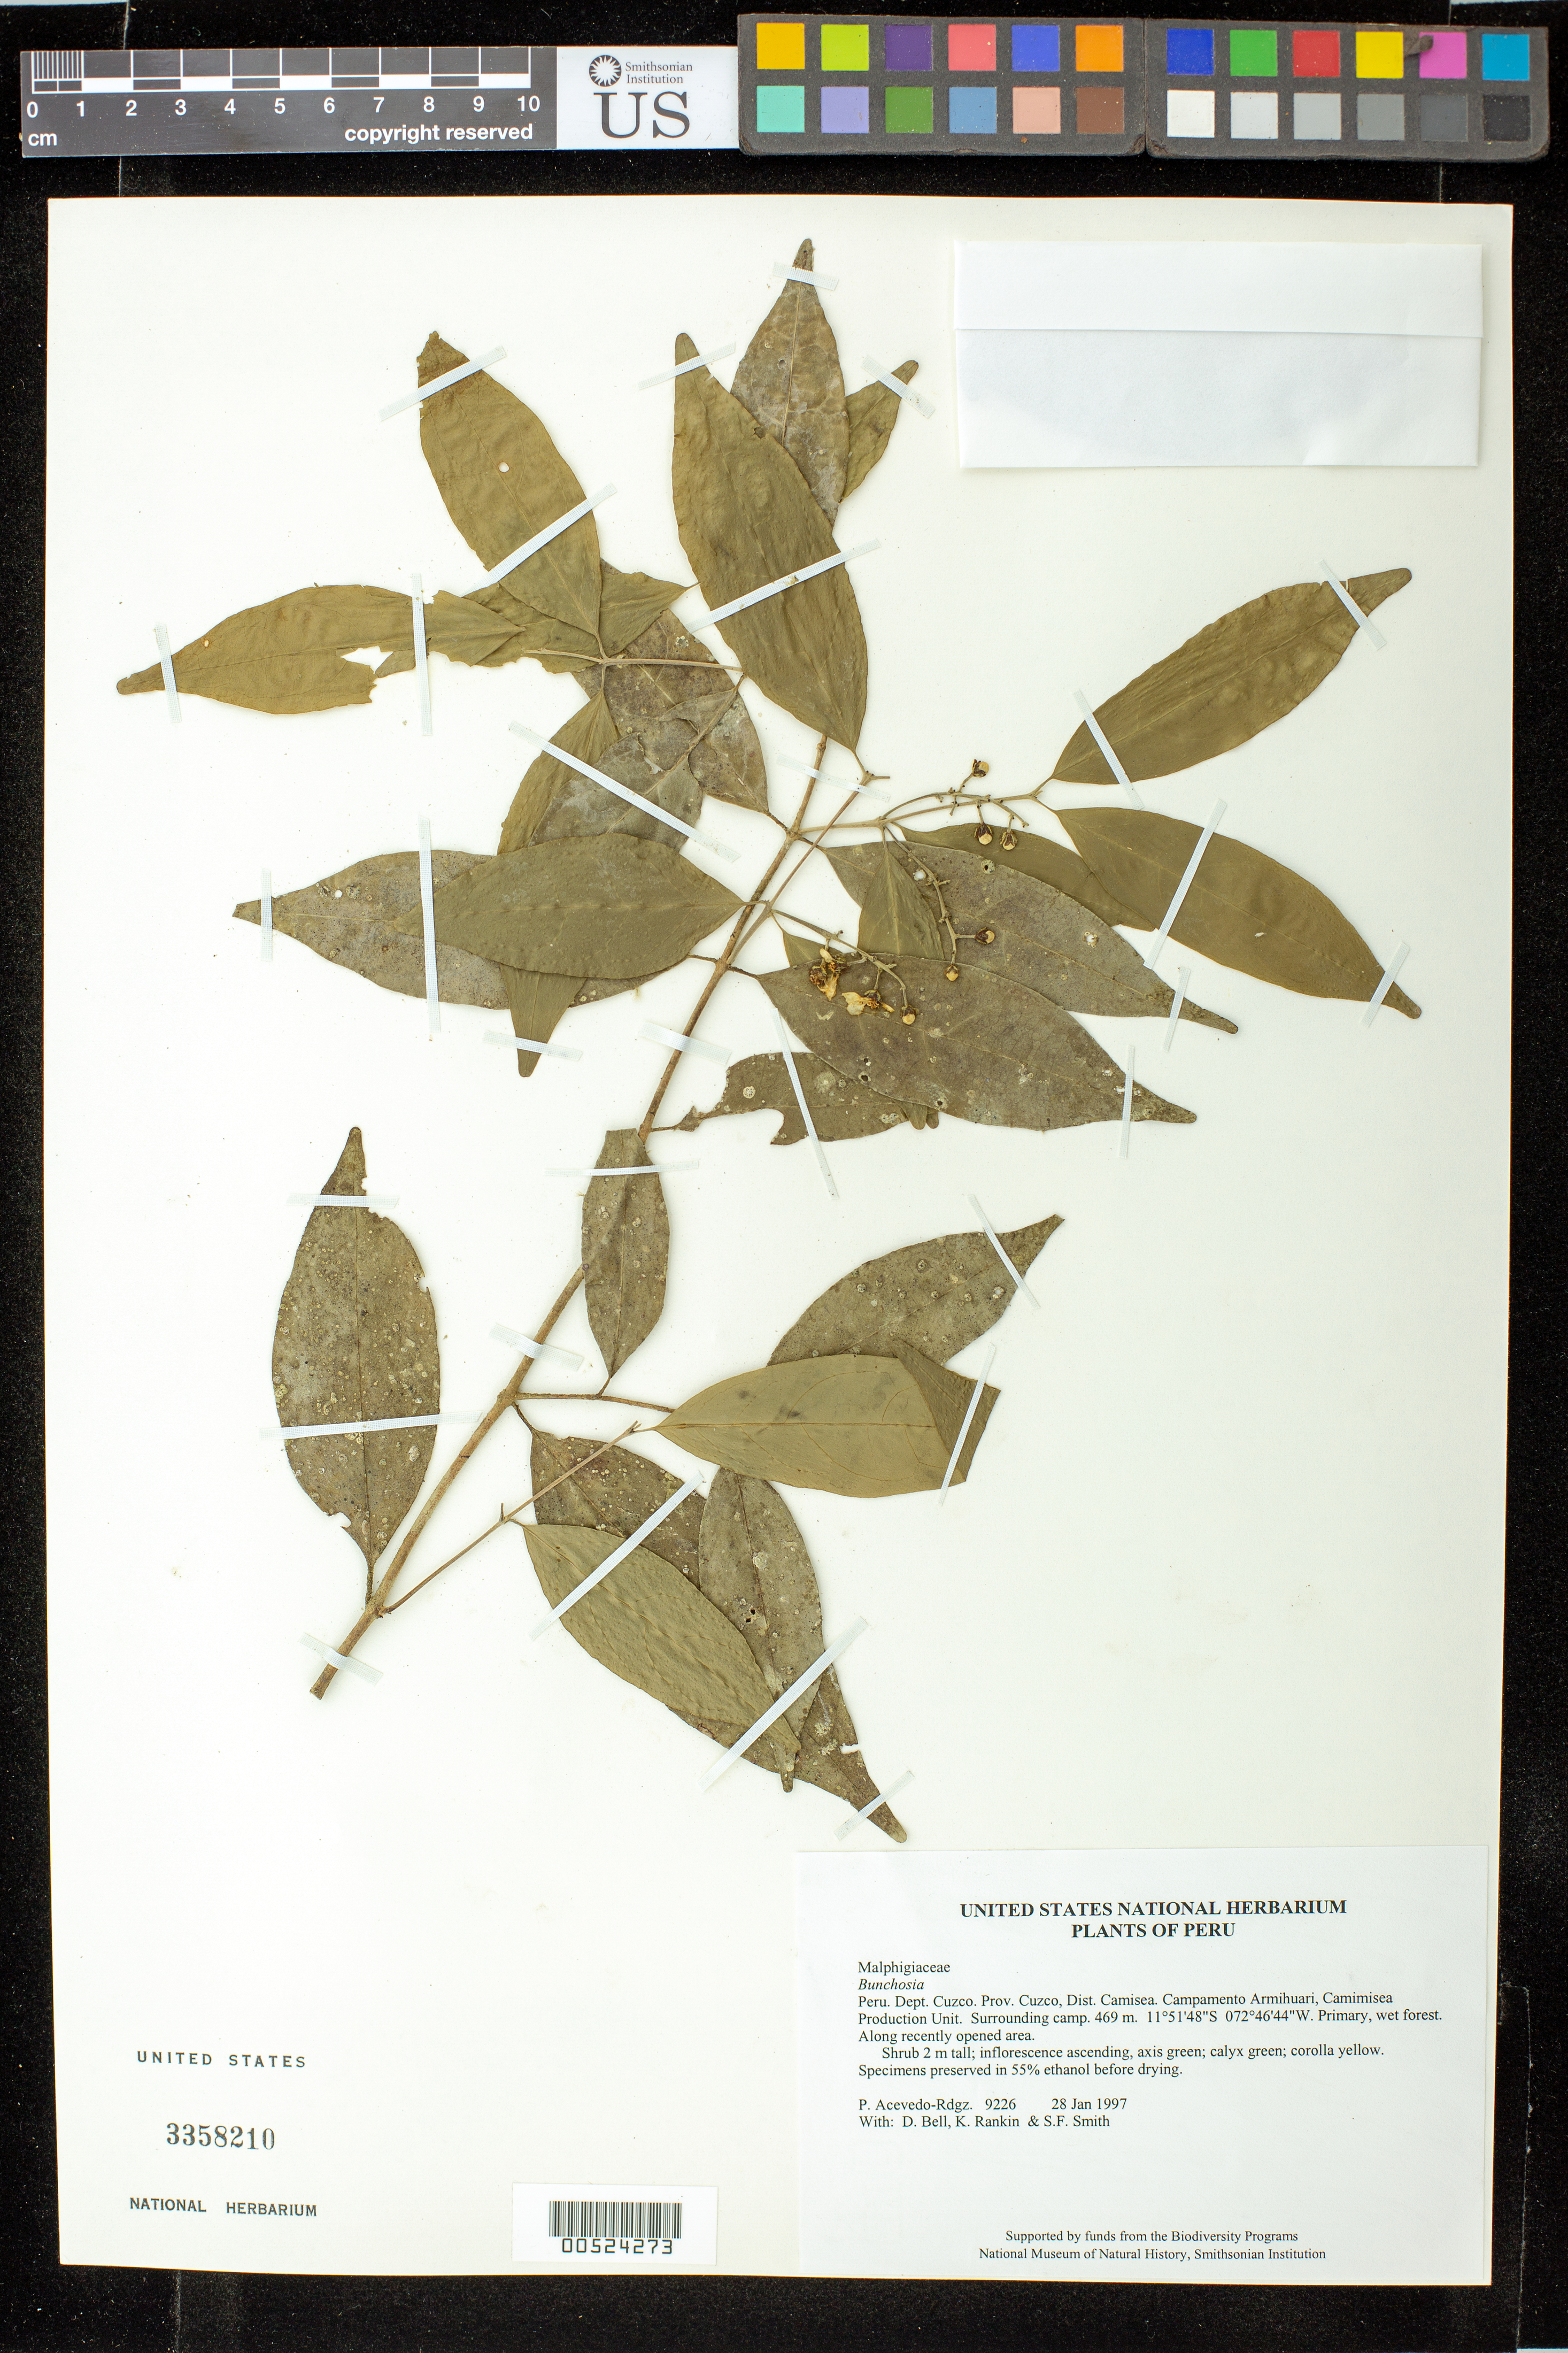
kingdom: Plantae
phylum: Tracheophyta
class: Magnoliopsida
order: Malpighiales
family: Malpighiaceae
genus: Bunchosia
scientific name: Bunchosia armeniaca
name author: (Cav.) DC.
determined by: Strong, Mark T., (BOT), Smithsonian Institution - National Museum of Natural History (UNITED STATES)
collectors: P. Acevedo-Rodr., D. A. Bell, K. B. Rankin & S.F. Smith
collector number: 9226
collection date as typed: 28 Jan 1997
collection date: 1997-01-28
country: Peru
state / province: Cusco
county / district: Cusco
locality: Districto Camisea, Campamento Armihuari, Camimisea Production Unit. Surrounding camp.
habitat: Primary, wet forest. Along recently opened area.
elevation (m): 469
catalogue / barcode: US 3358210